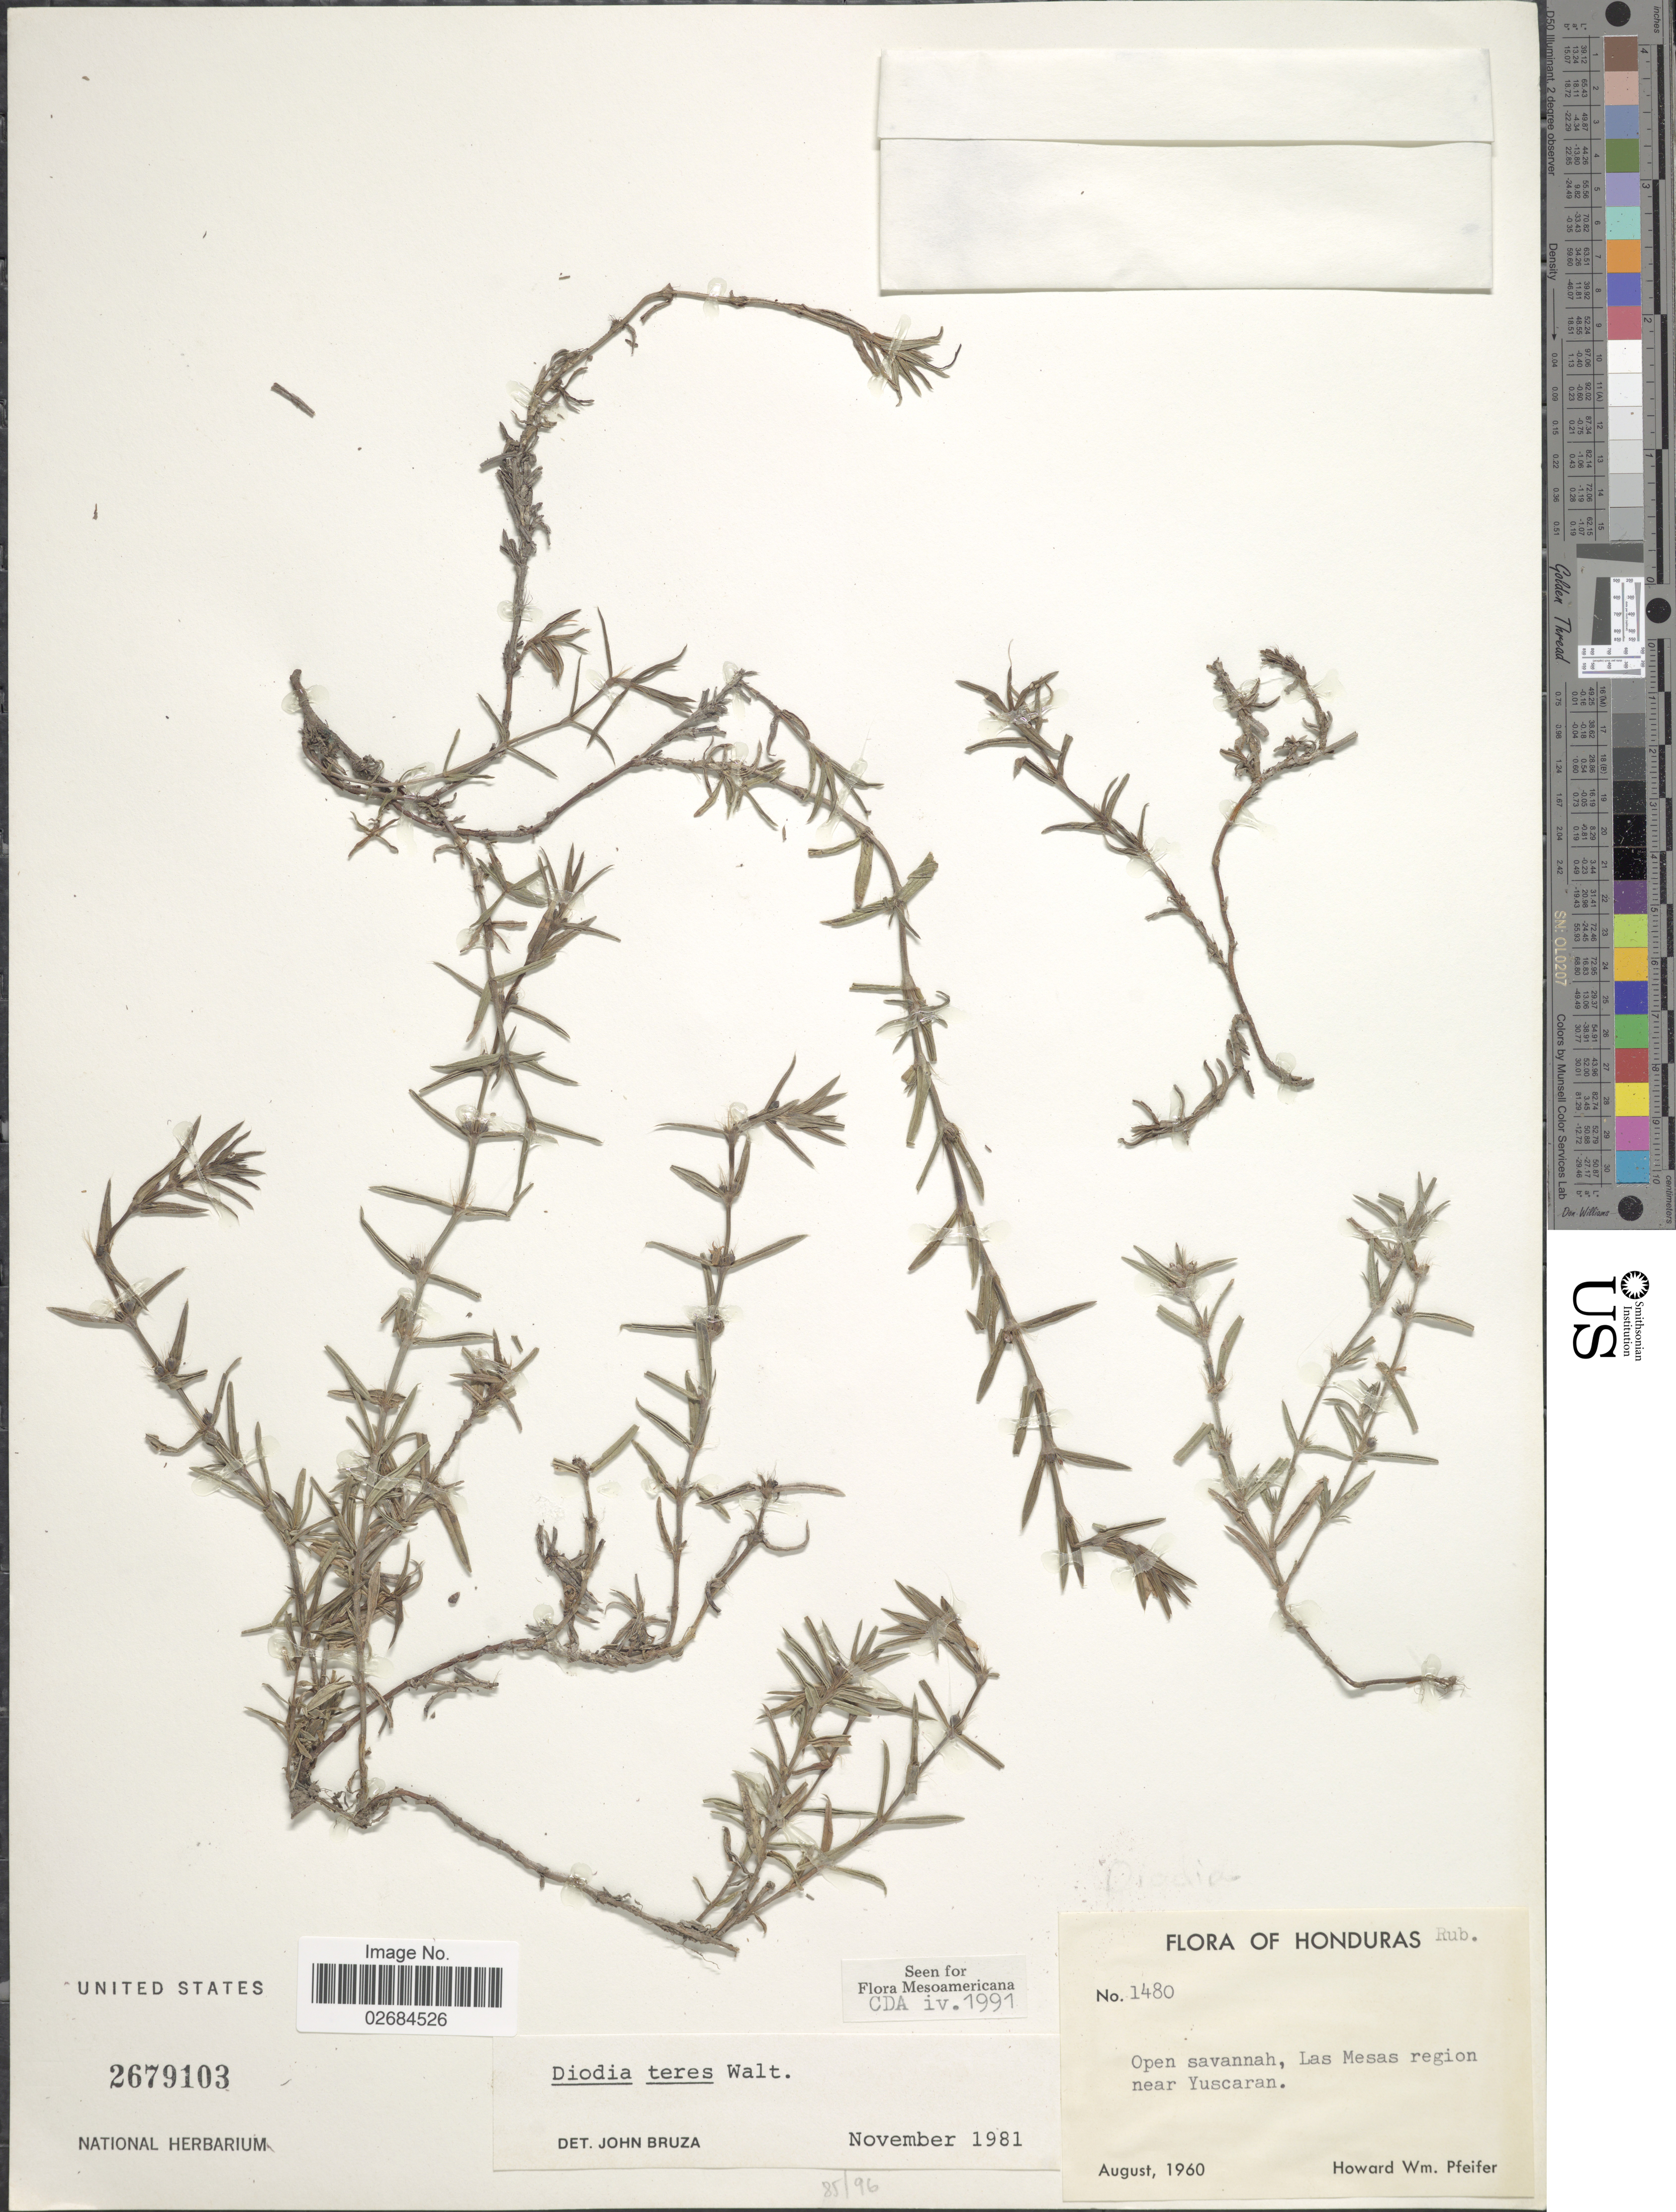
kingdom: Plantae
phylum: Tracheophyta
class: Magnoliopsida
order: Gentianales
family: Rubiaceae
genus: Diodia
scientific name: Diodia teres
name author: Walter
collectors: H. W. Pfeifer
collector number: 1480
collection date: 1960-08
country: Honduras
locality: Las Mesas region near Yuscaran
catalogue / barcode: US 2679103